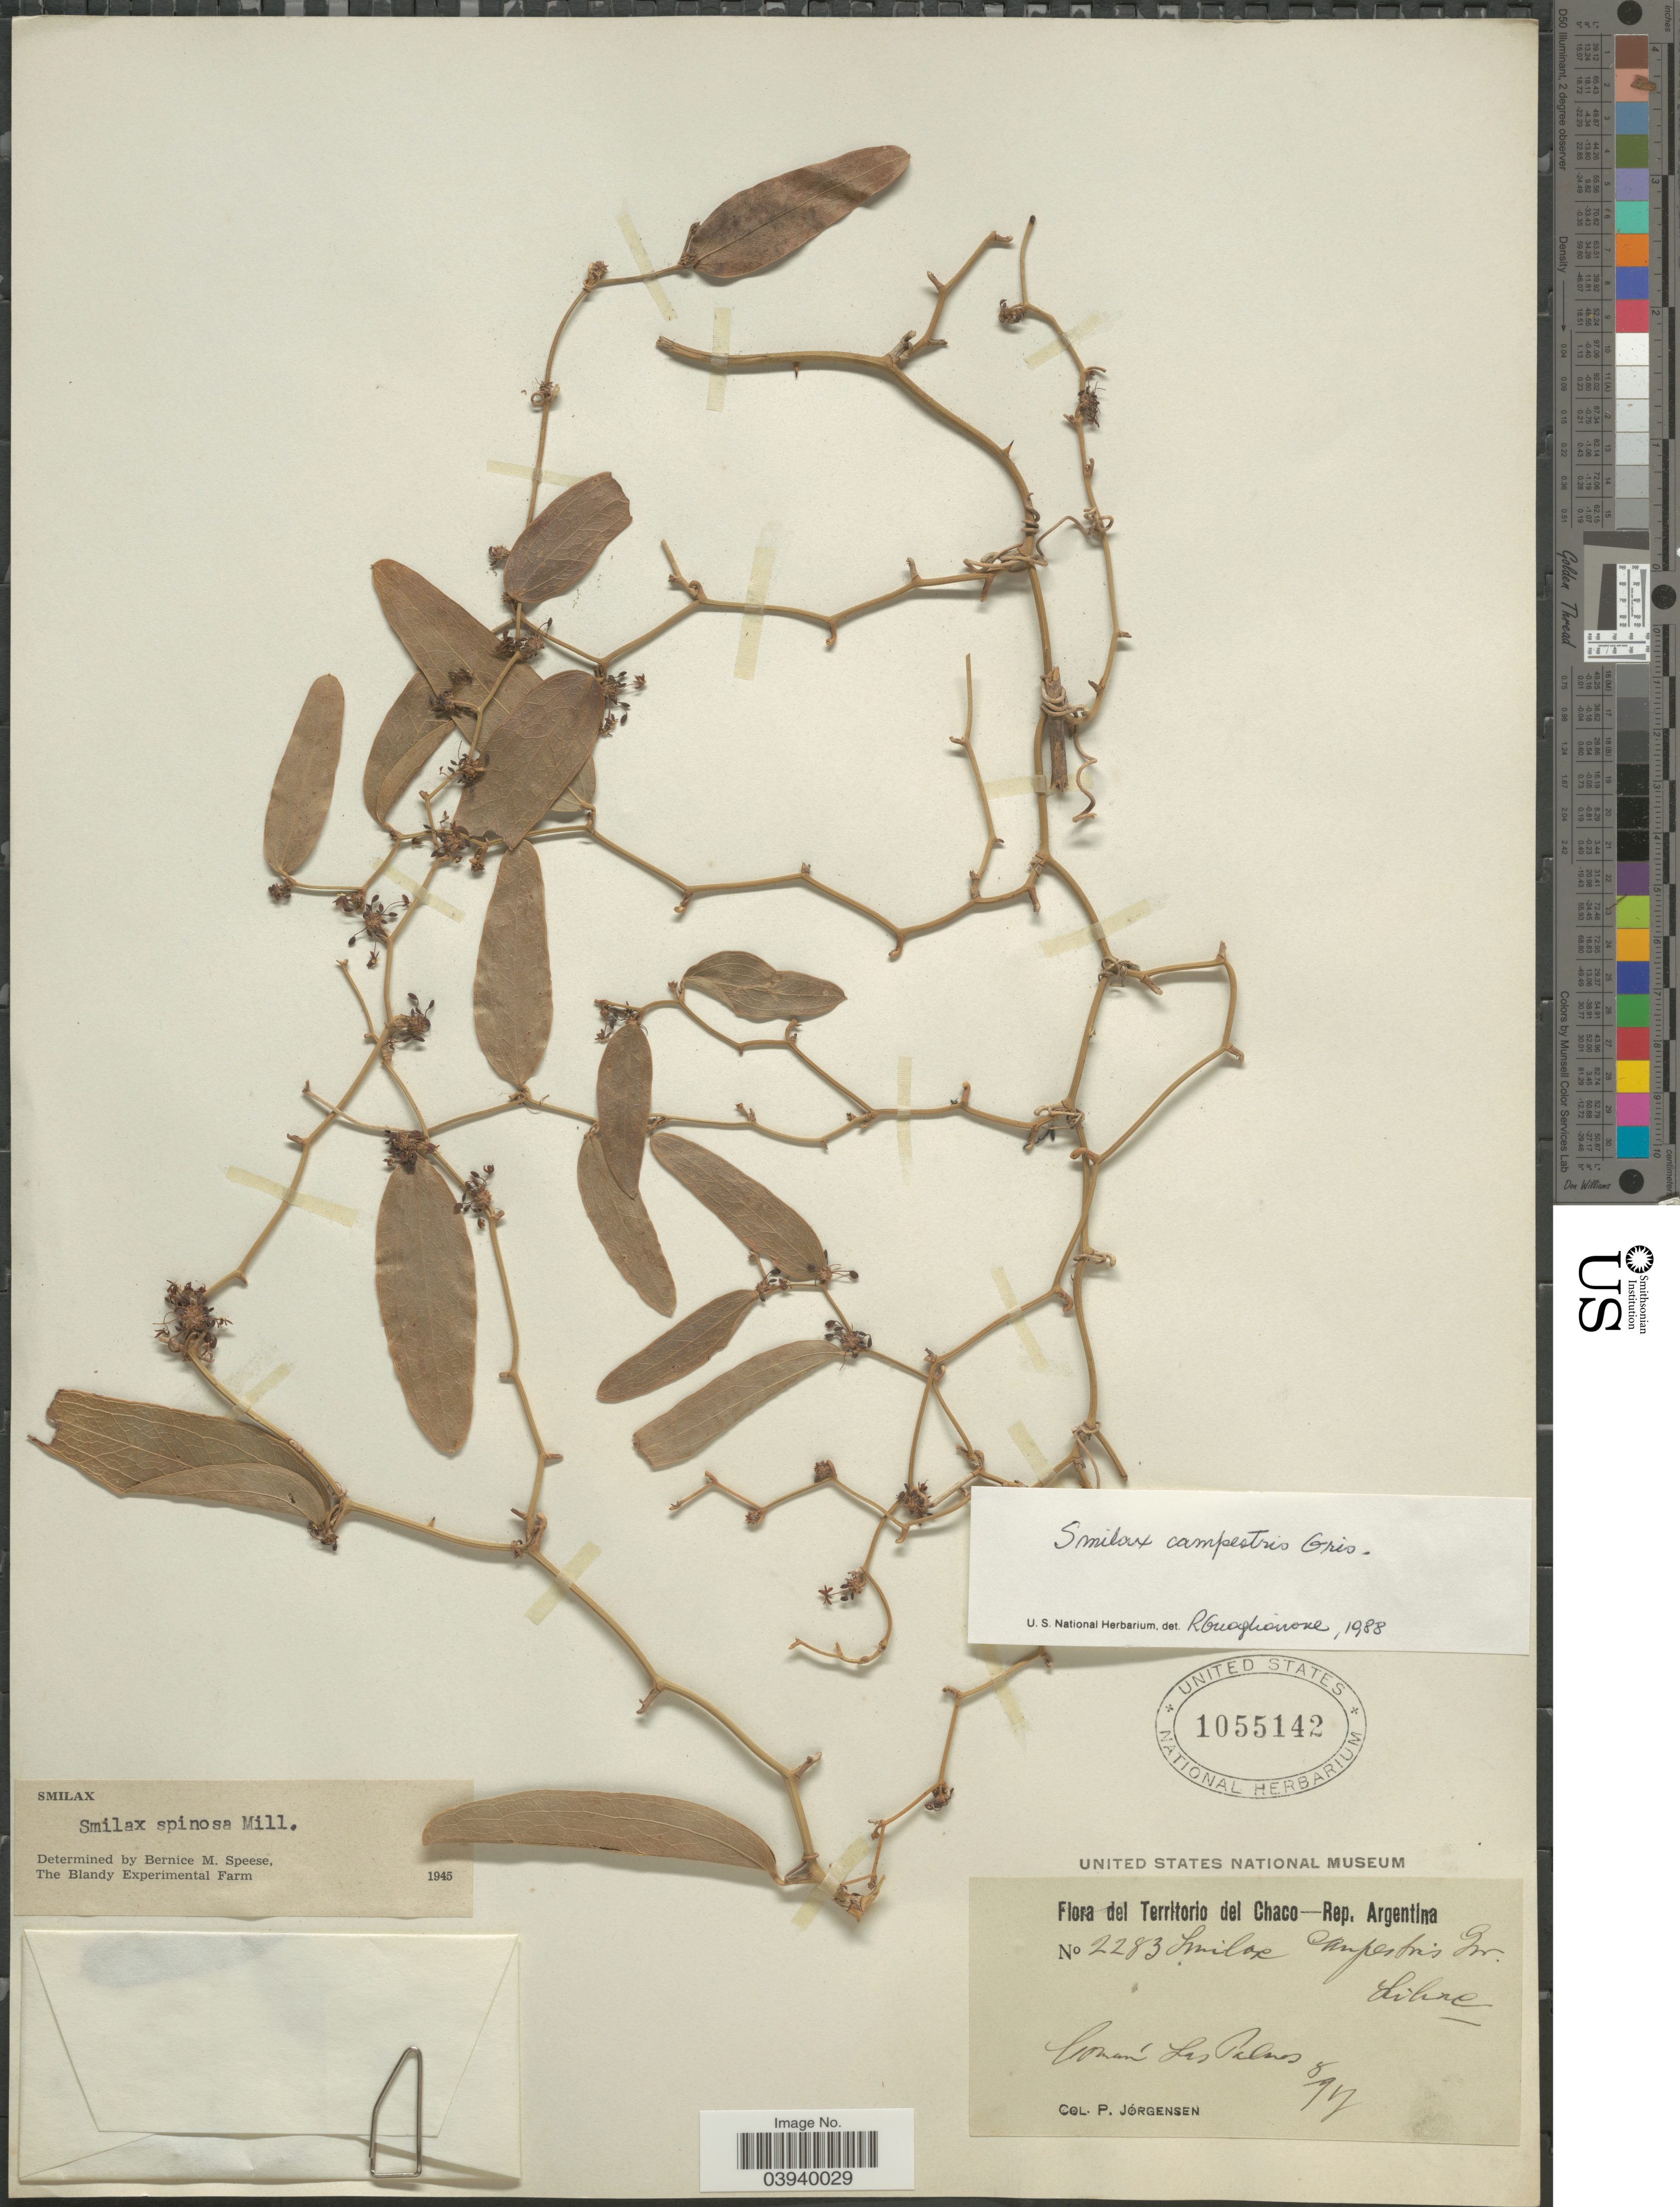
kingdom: Plantae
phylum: Tracheophyta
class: Liliopsida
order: Liliales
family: Smilacaceae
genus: Smilax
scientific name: Smilax campestris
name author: Griseb.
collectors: P. Jörgensen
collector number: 2283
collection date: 1917-08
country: Argentina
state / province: Chaco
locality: Común Las Palmas.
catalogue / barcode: US 1055142